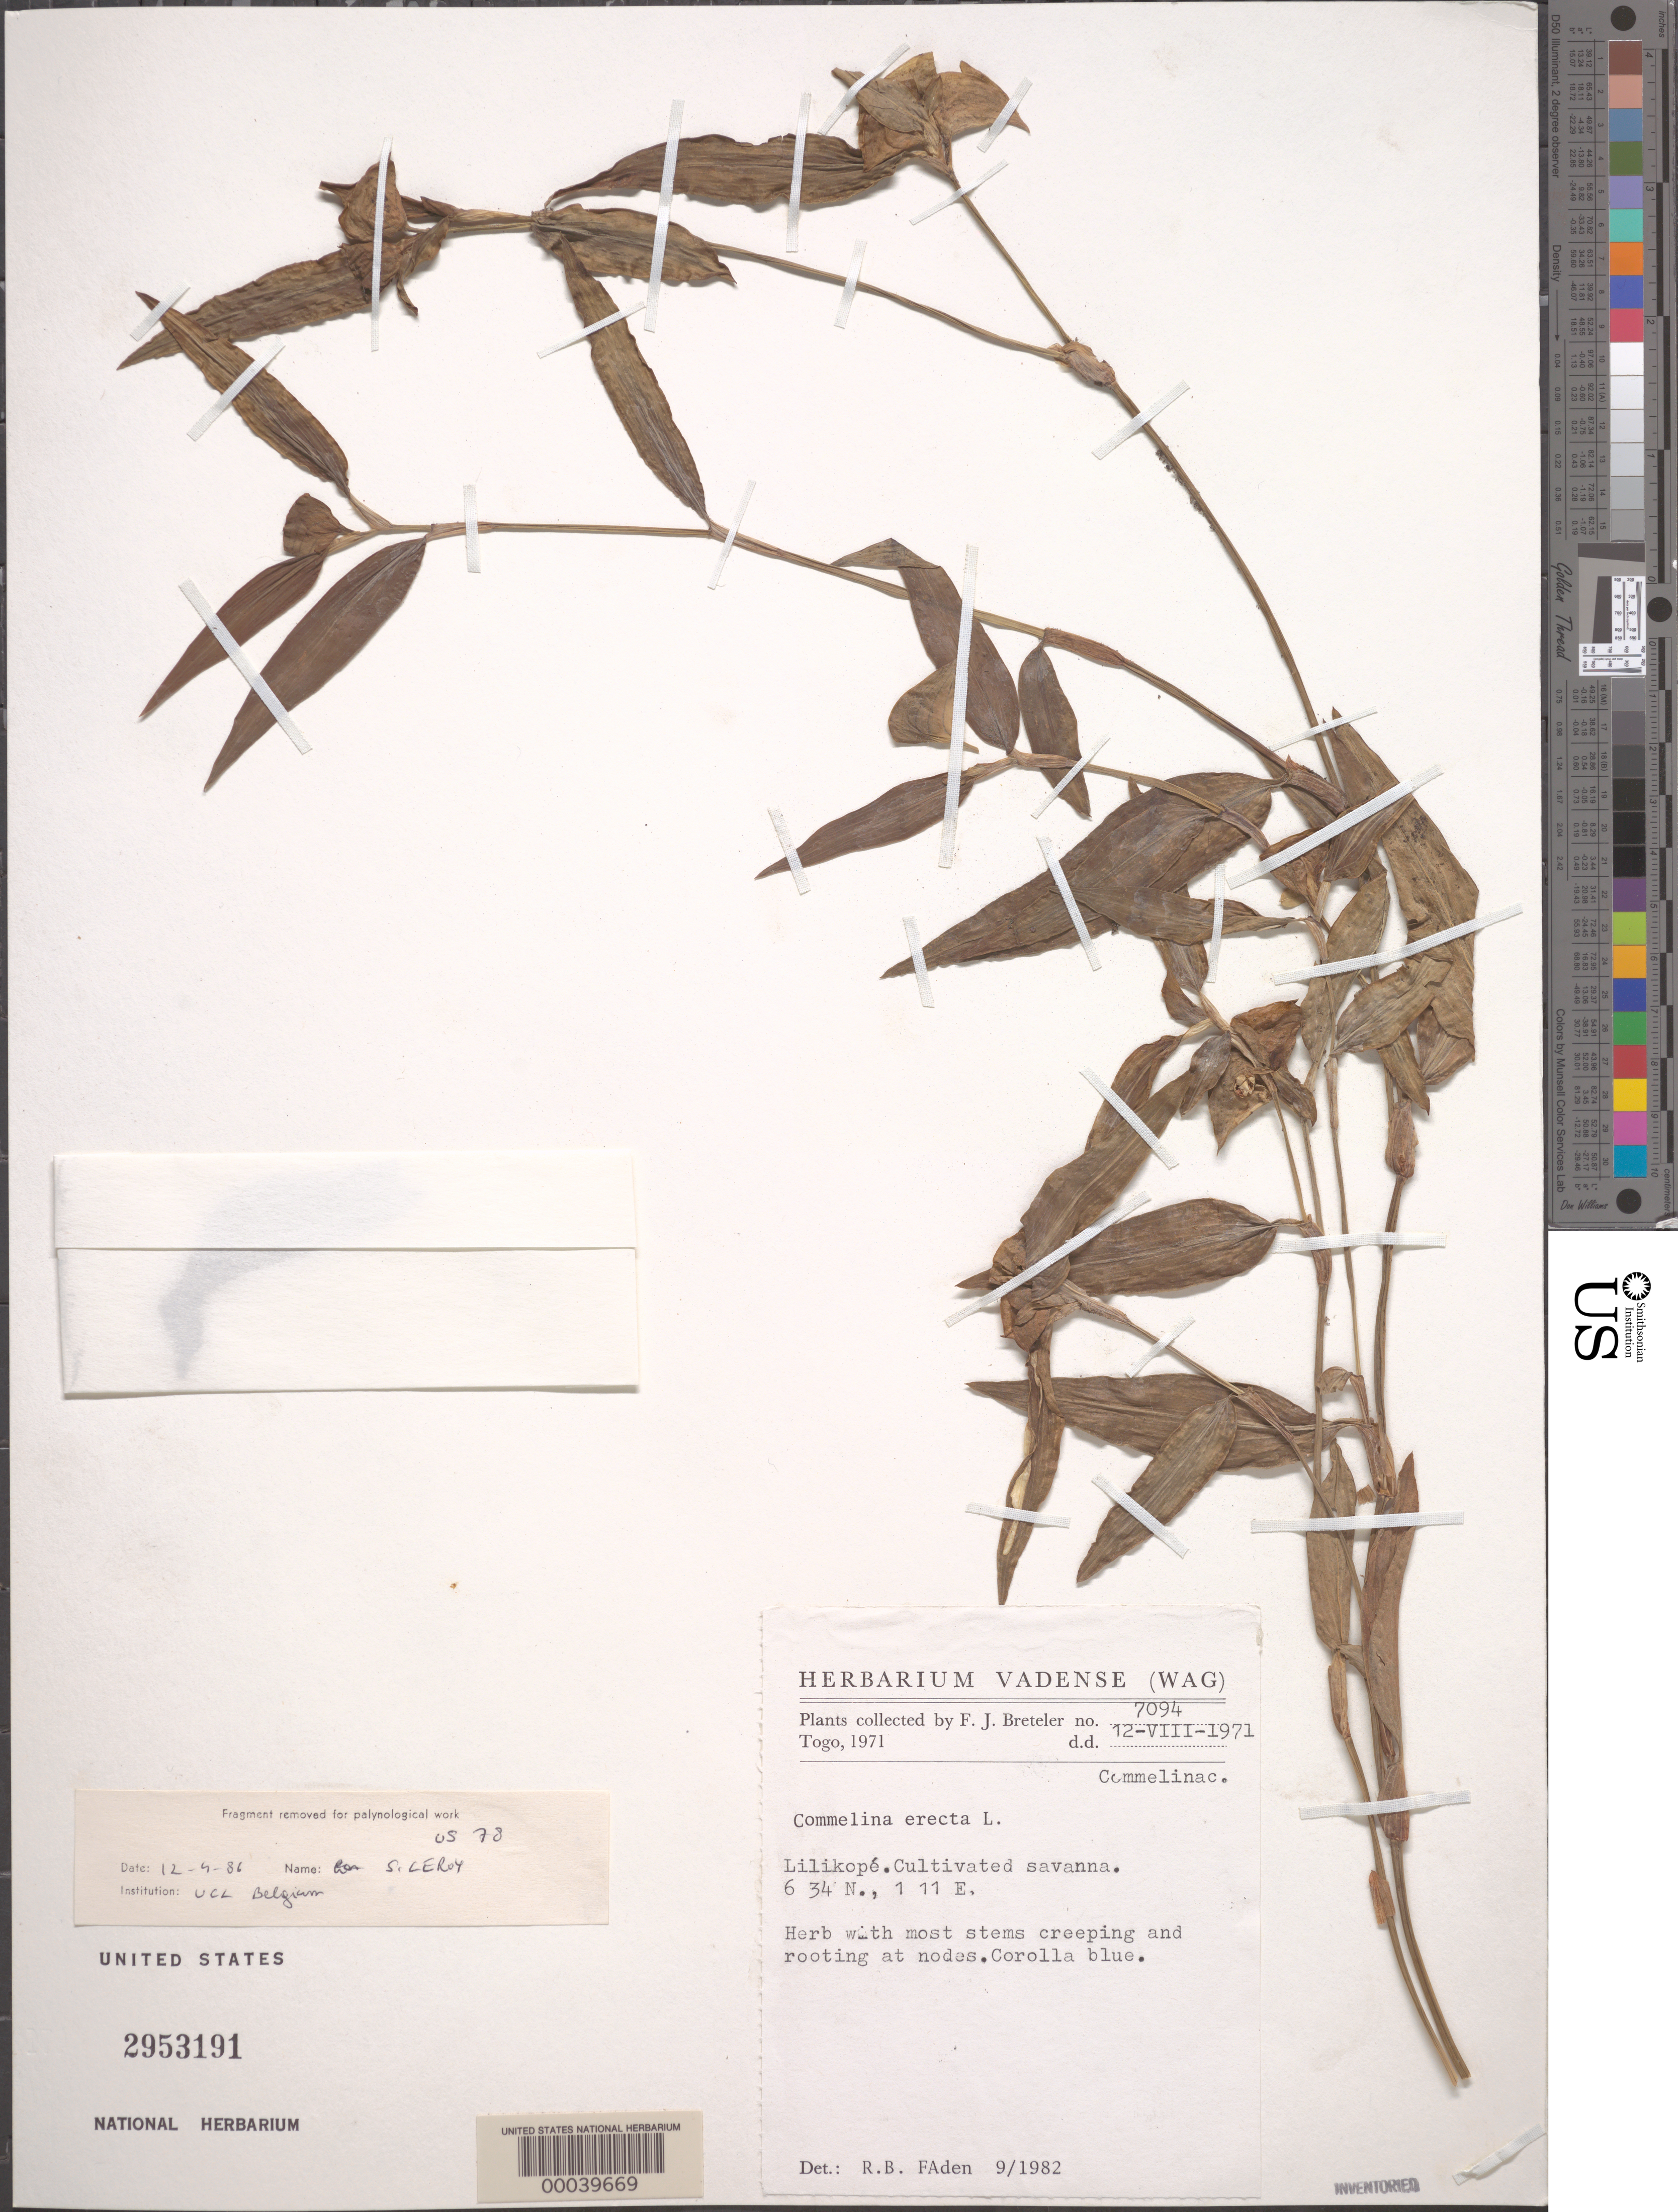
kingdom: Plantae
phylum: Tracheophyta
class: Liliopsida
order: Commelinales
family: Commelinaceae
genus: Commelina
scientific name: Commelina erecta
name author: L.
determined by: Faden, Robert B., (US), Smithsonian Institution - National Museum of Natural History (UNITED STATES)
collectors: F. J. Breteler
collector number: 7094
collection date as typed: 12 Aug 1971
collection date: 1971-08-12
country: Togo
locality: Lilikope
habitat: Cultivated savanna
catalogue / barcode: US 2953191